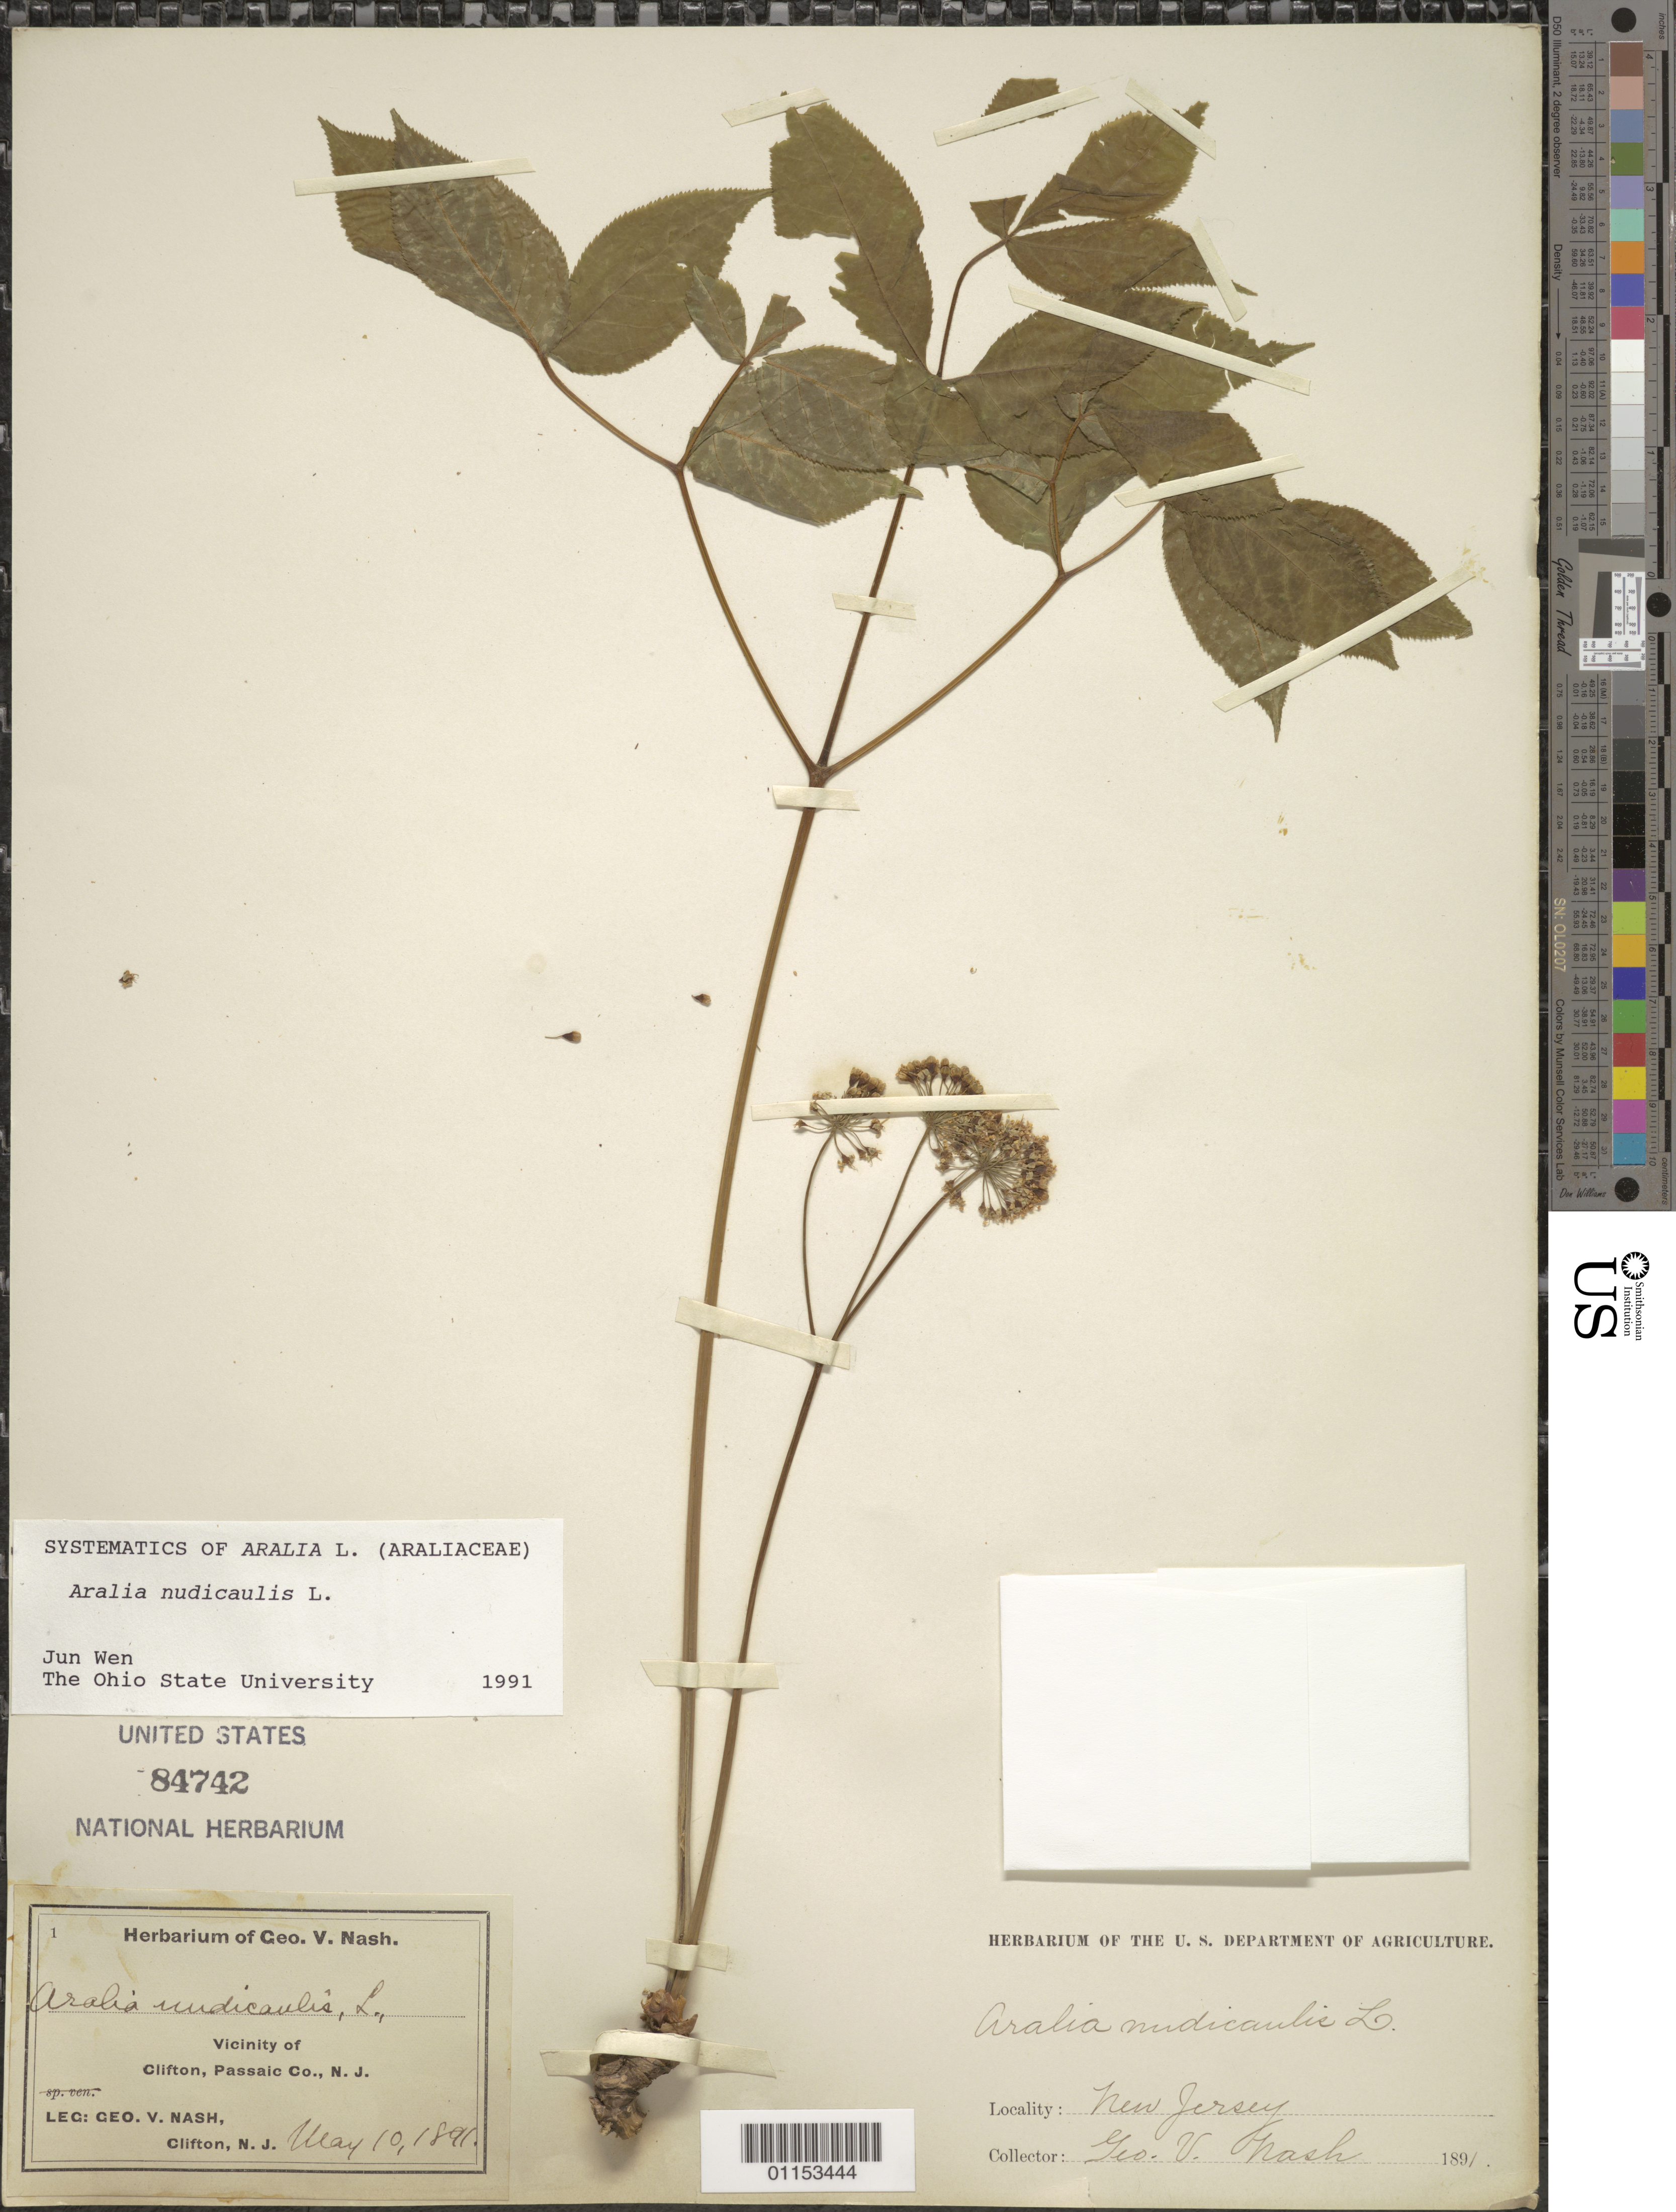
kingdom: Plantae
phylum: Tracheophyta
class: Magnoliopsida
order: Apiales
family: Araliaceae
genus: Aralia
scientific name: Aralia nudicaulis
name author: L.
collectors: G. V. Nash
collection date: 1891-05-10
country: United States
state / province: New Jersey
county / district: Passaic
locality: Clifton.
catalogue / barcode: US 84742